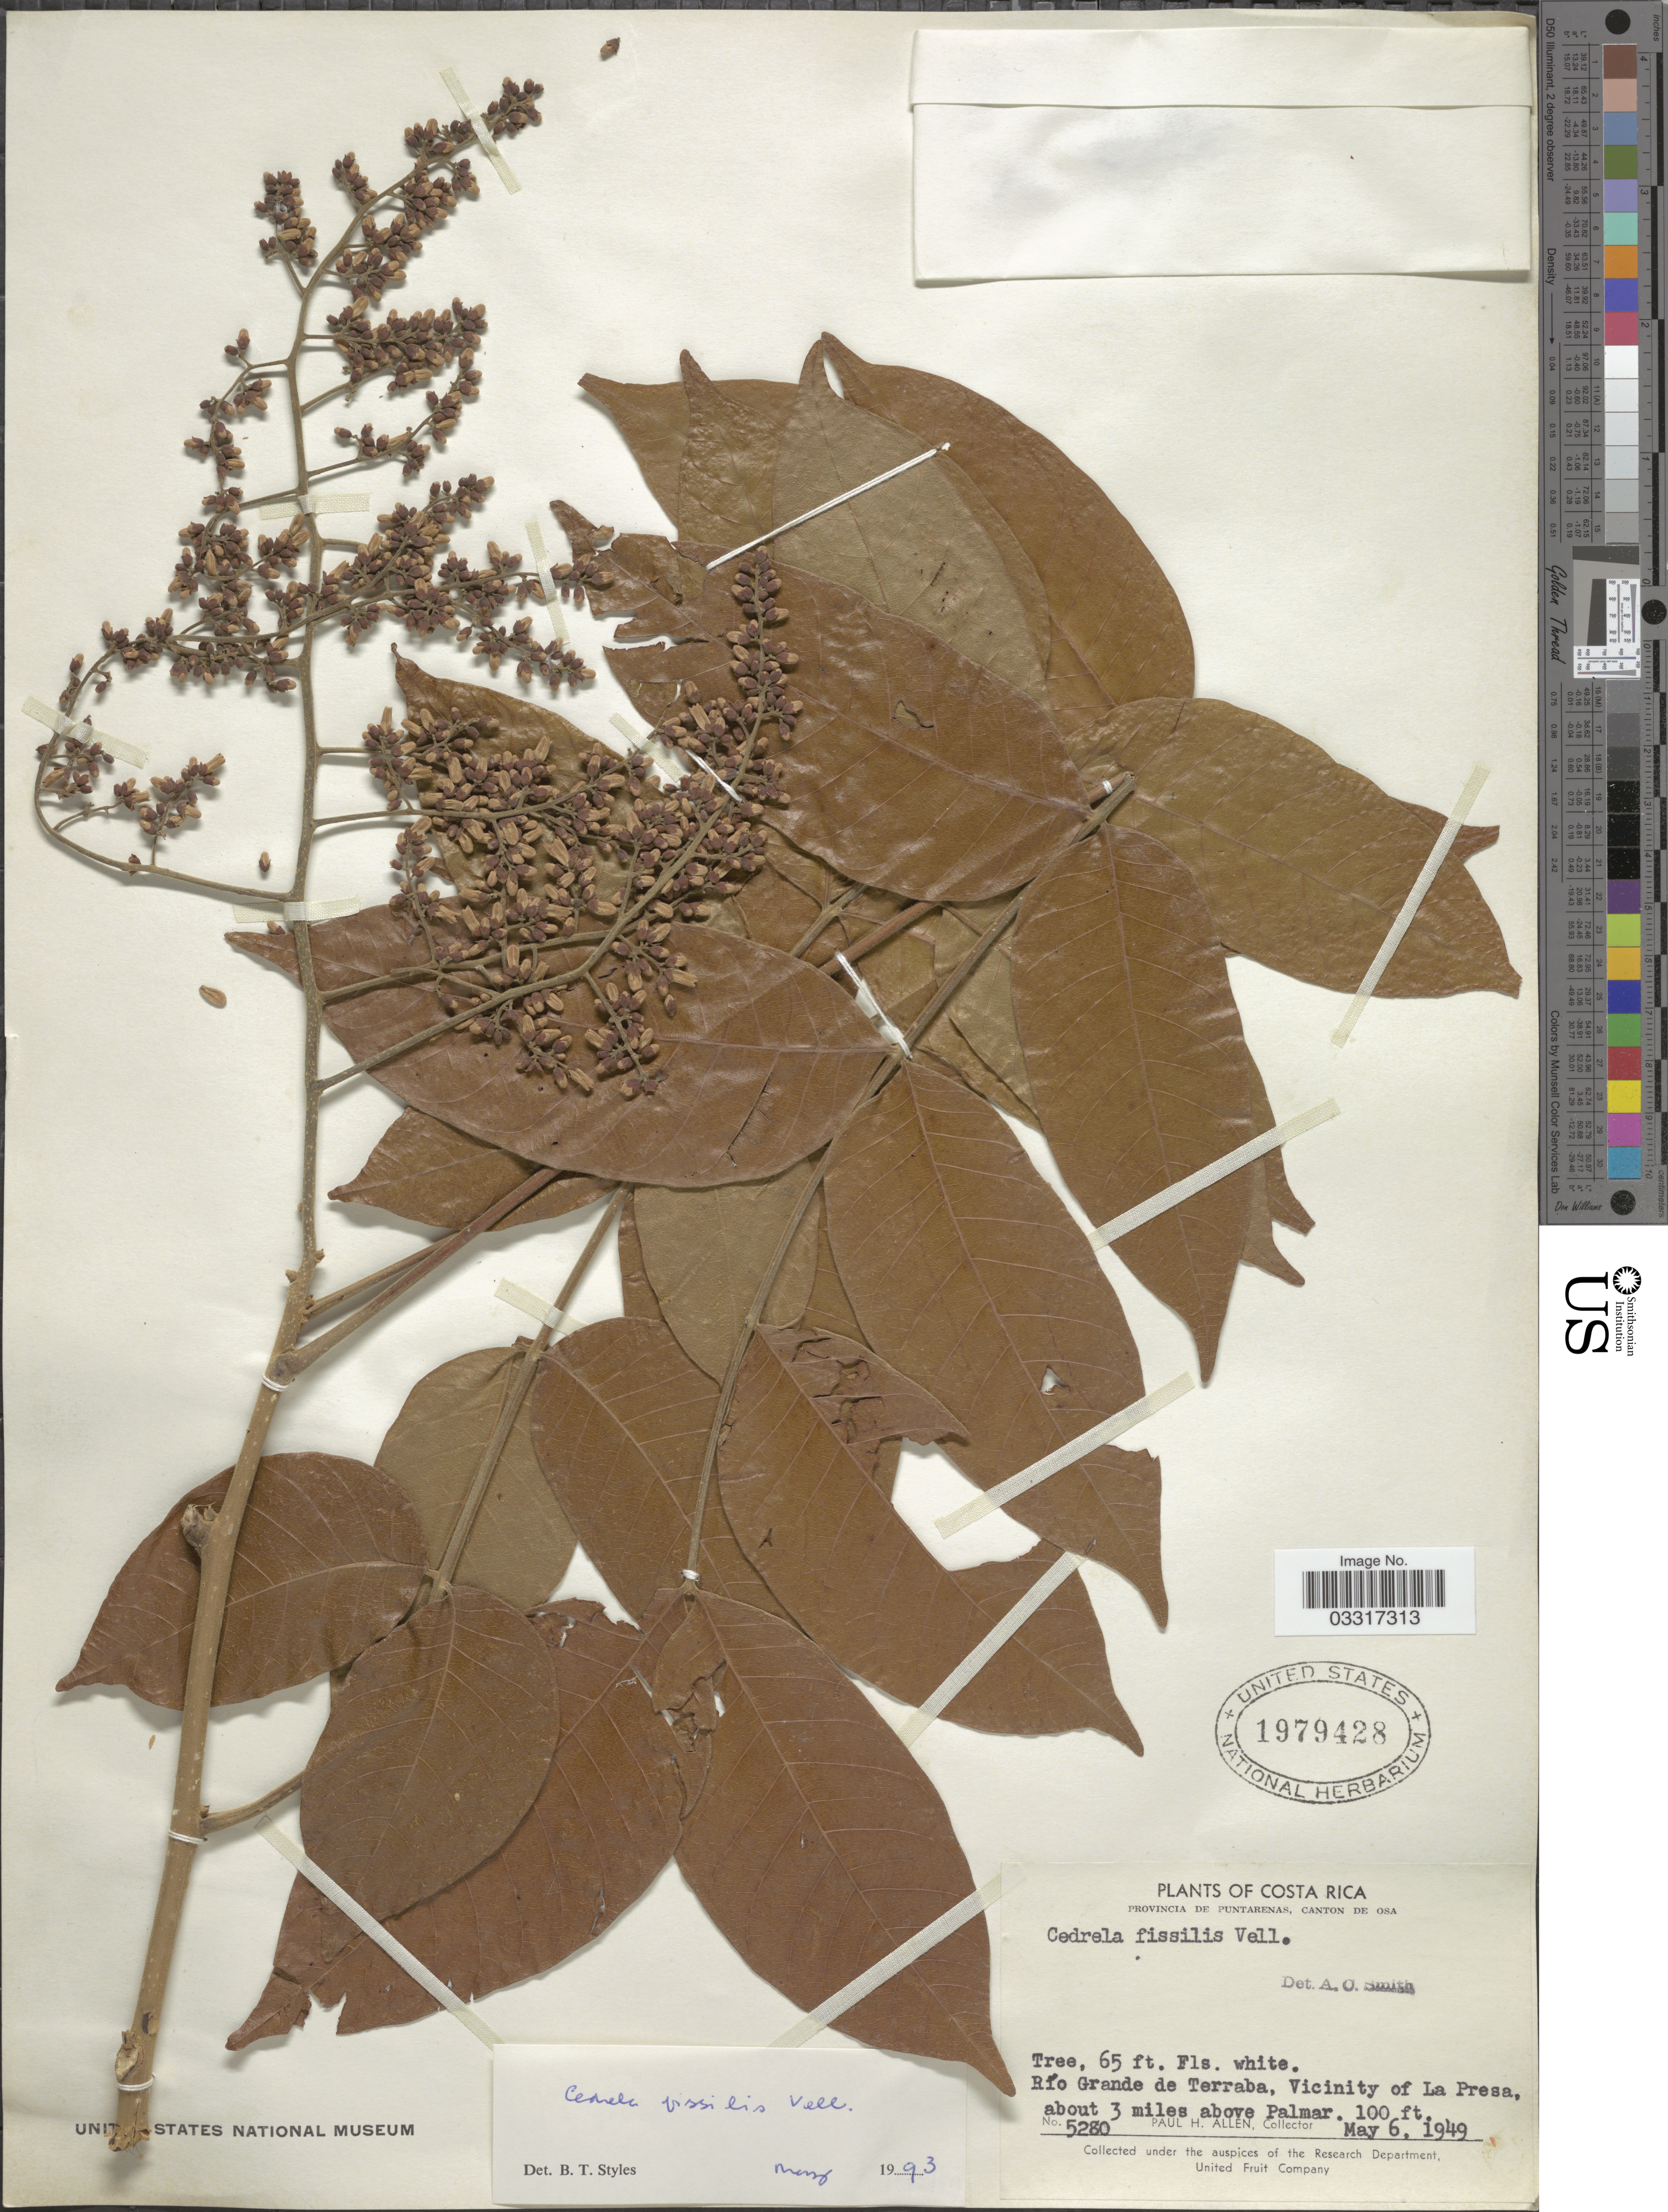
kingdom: Plantae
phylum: Tracheophyta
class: Magnoliopsida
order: Sapindales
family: Meliaceae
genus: Cedrela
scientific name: Cedrela fissilis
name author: Vell.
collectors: P. H. Allen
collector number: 5280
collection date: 1949-05-06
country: Costa Rica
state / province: Puntarenas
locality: Canton de Osa. Río Grande de Terraba, Vicinity of La Presa, about 3 miles above Palmar.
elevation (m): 30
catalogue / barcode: US 1979428